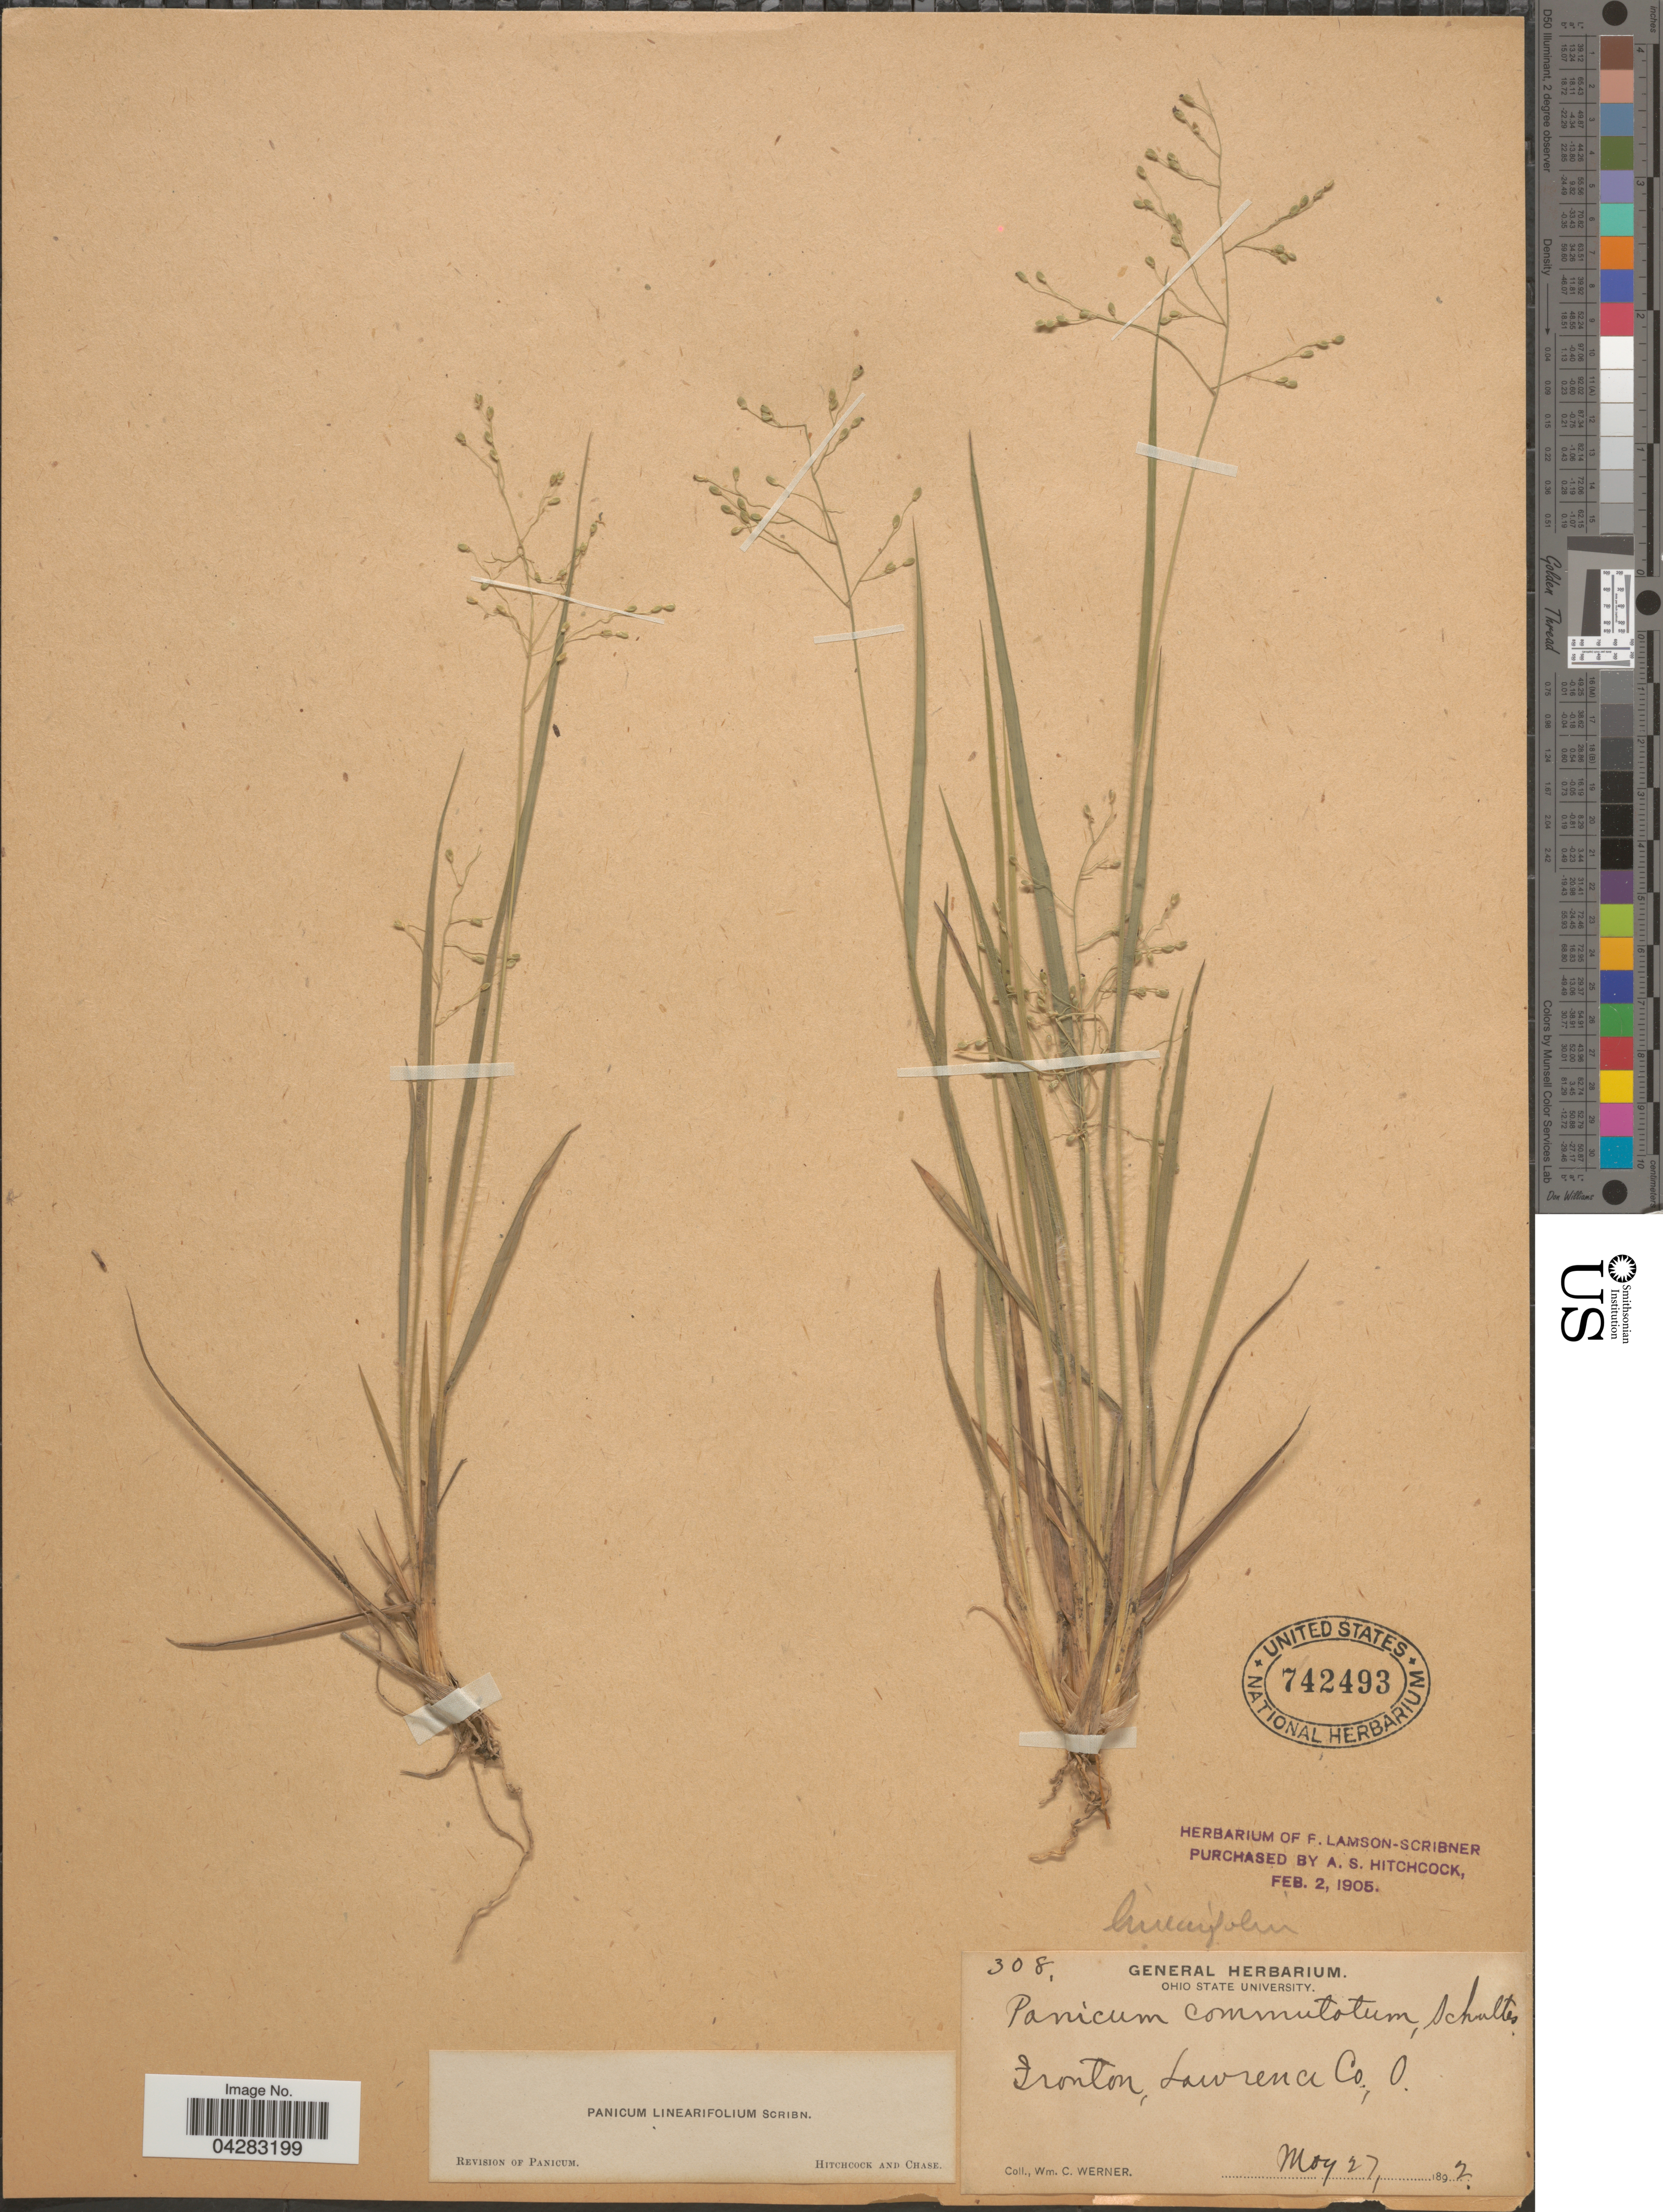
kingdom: Plantae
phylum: Tracheophyta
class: Liliopsida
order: Poales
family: Poaceae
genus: Dichanthelium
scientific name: Dichanthelium linearifolium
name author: (Scribn.) Gould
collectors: W. Werner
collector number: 308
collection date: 1892-05-27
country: United States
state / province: Ohio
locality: Ironton, Lawrence Co.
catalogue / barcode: US 742493